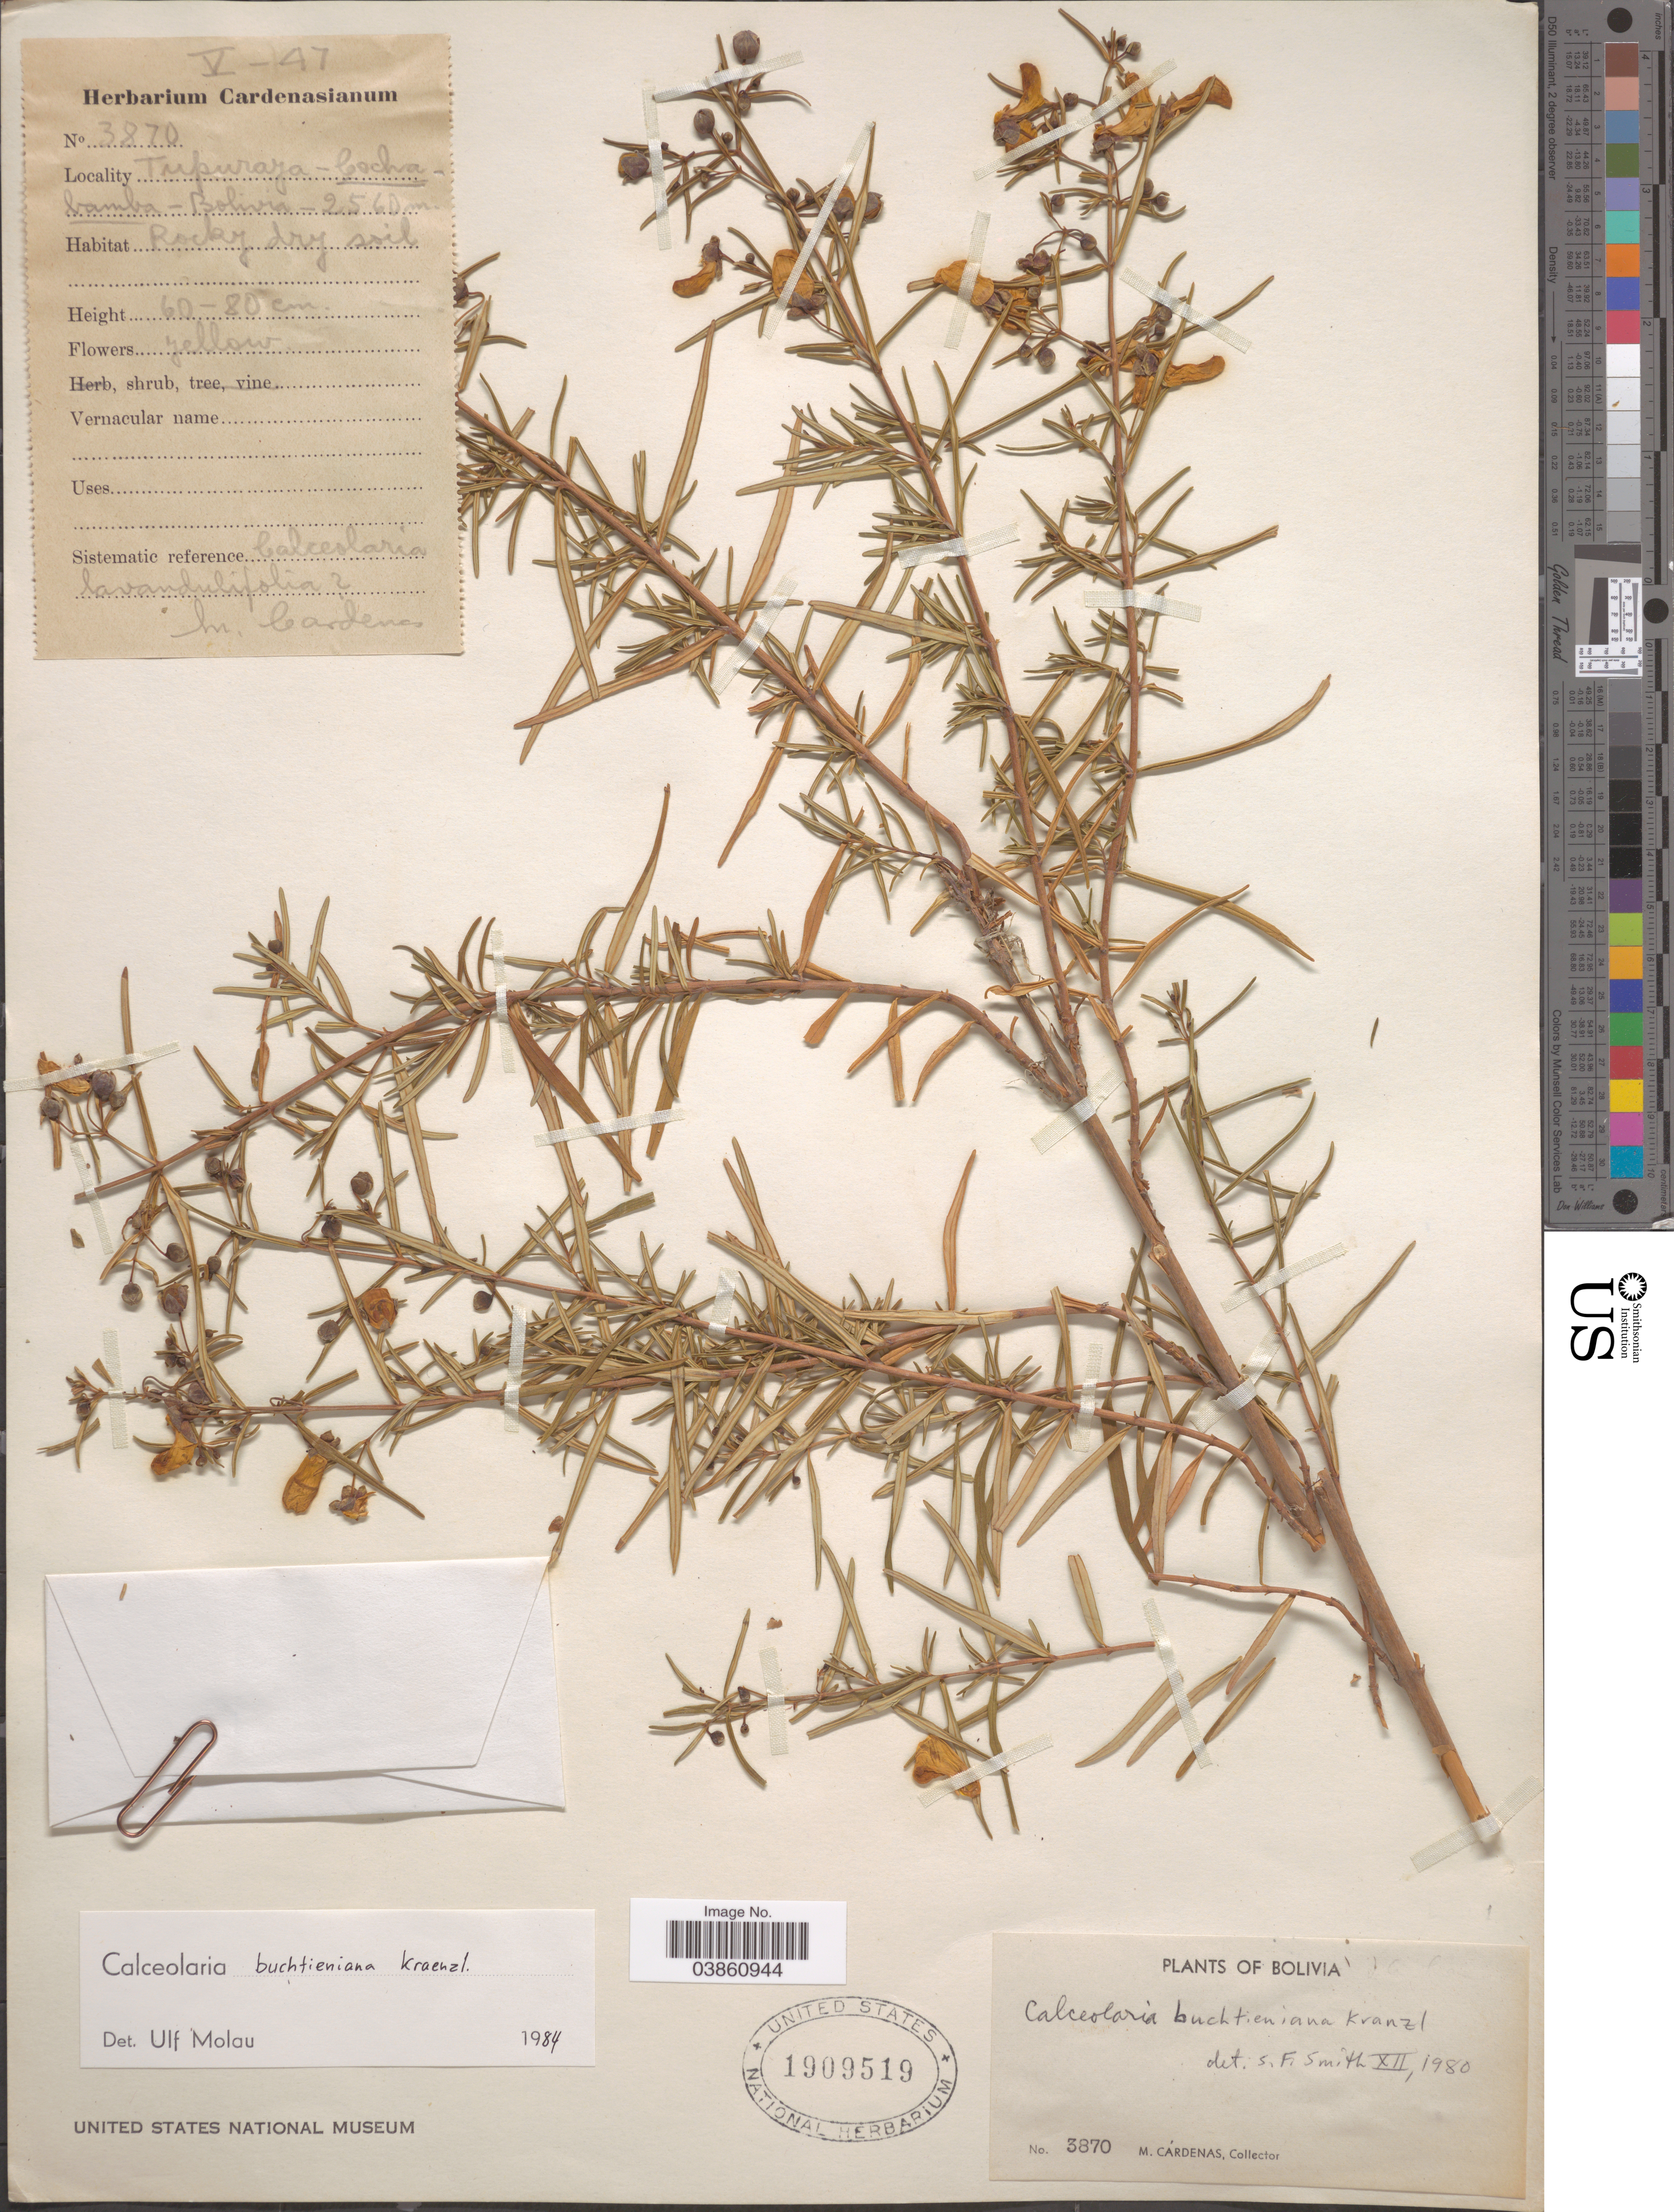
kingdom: Plantae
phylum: Tracheophyta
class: Magnoliopsida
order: Lamiales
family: Calceolariaceae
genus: Calceolaria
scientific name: Calceolaria buchtieniana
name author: Kraenzl.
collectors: M. Cárdenas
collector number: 3870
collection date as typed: Transcribed d/m/y: /5/47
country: Bolivia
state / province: Cochabamba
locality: Tupuraya.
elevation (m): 2560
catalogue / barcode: US 1909519